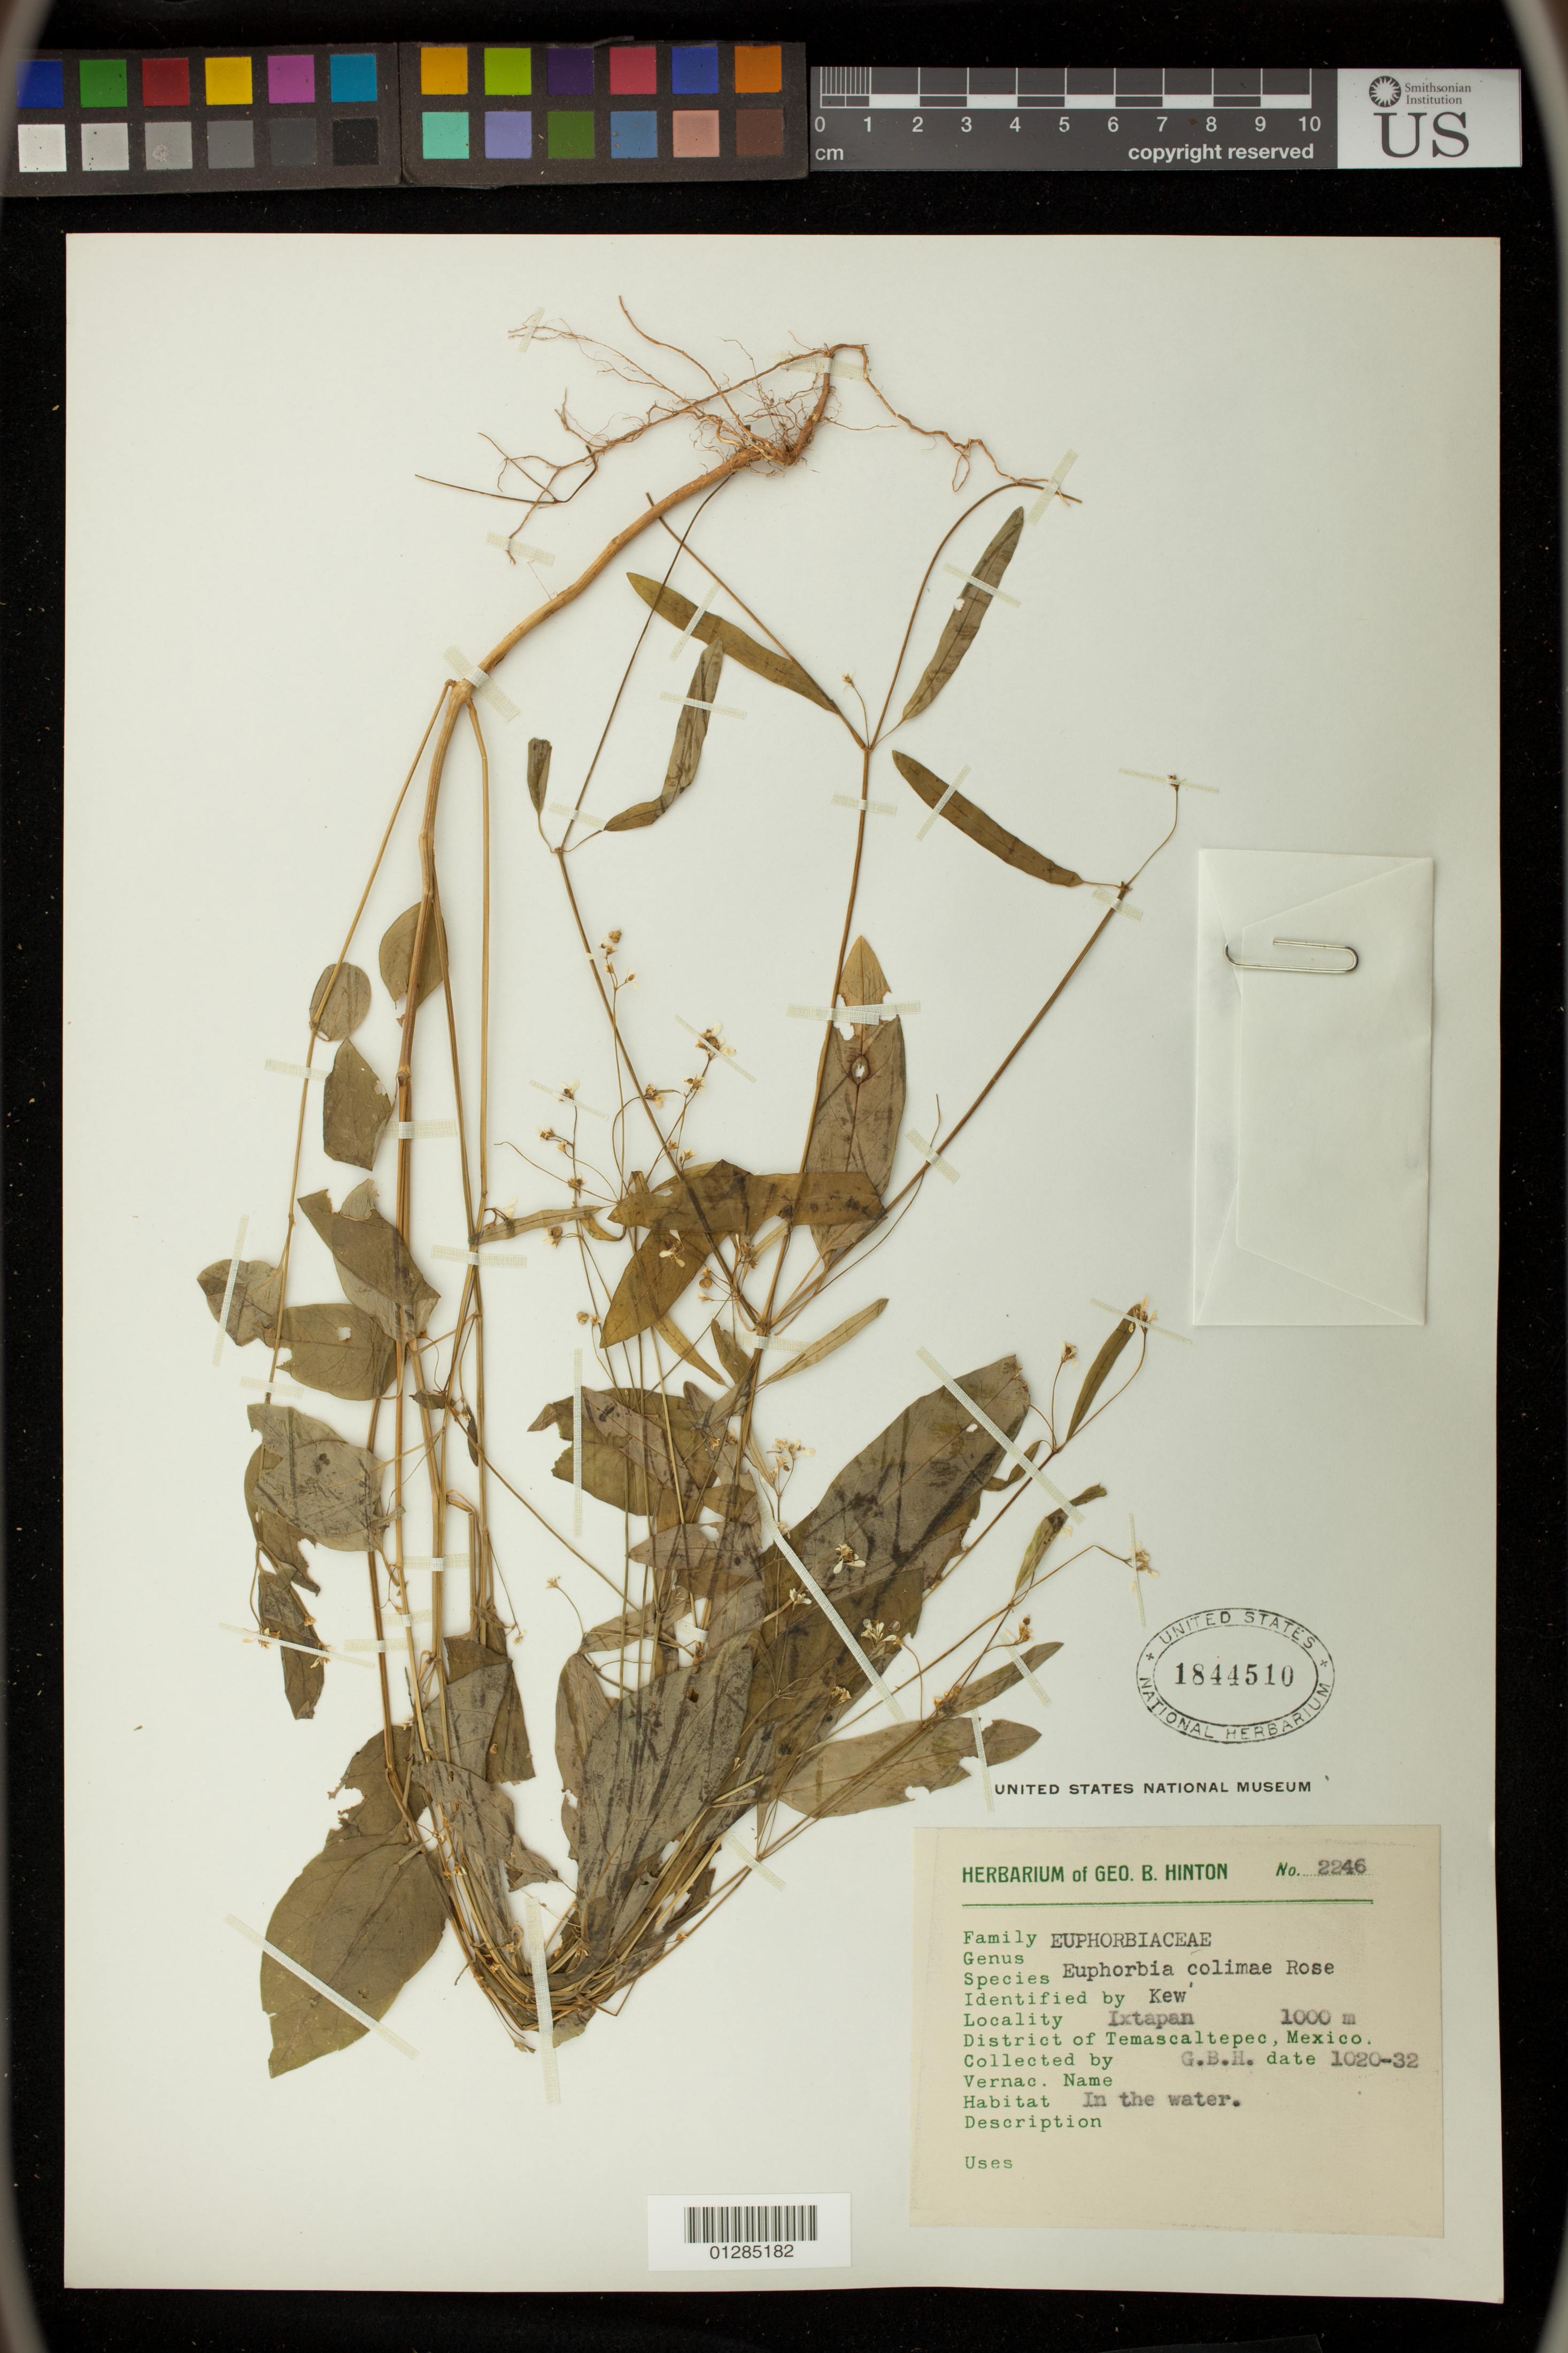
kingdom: Plantae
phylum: Tracheophyta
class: Magnoliopsida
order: Malpighiales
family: Euphorbiaceae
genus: Euphorbia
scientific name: Euphorbia graminea var. graminea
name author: Jacq.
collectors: G. B. Hinton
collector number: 2246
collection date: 1932-10-20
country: Mexico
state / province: México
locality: Ixtapan. District of Temascaltepec. In the water.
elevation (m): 1000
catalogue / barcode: US 1844510